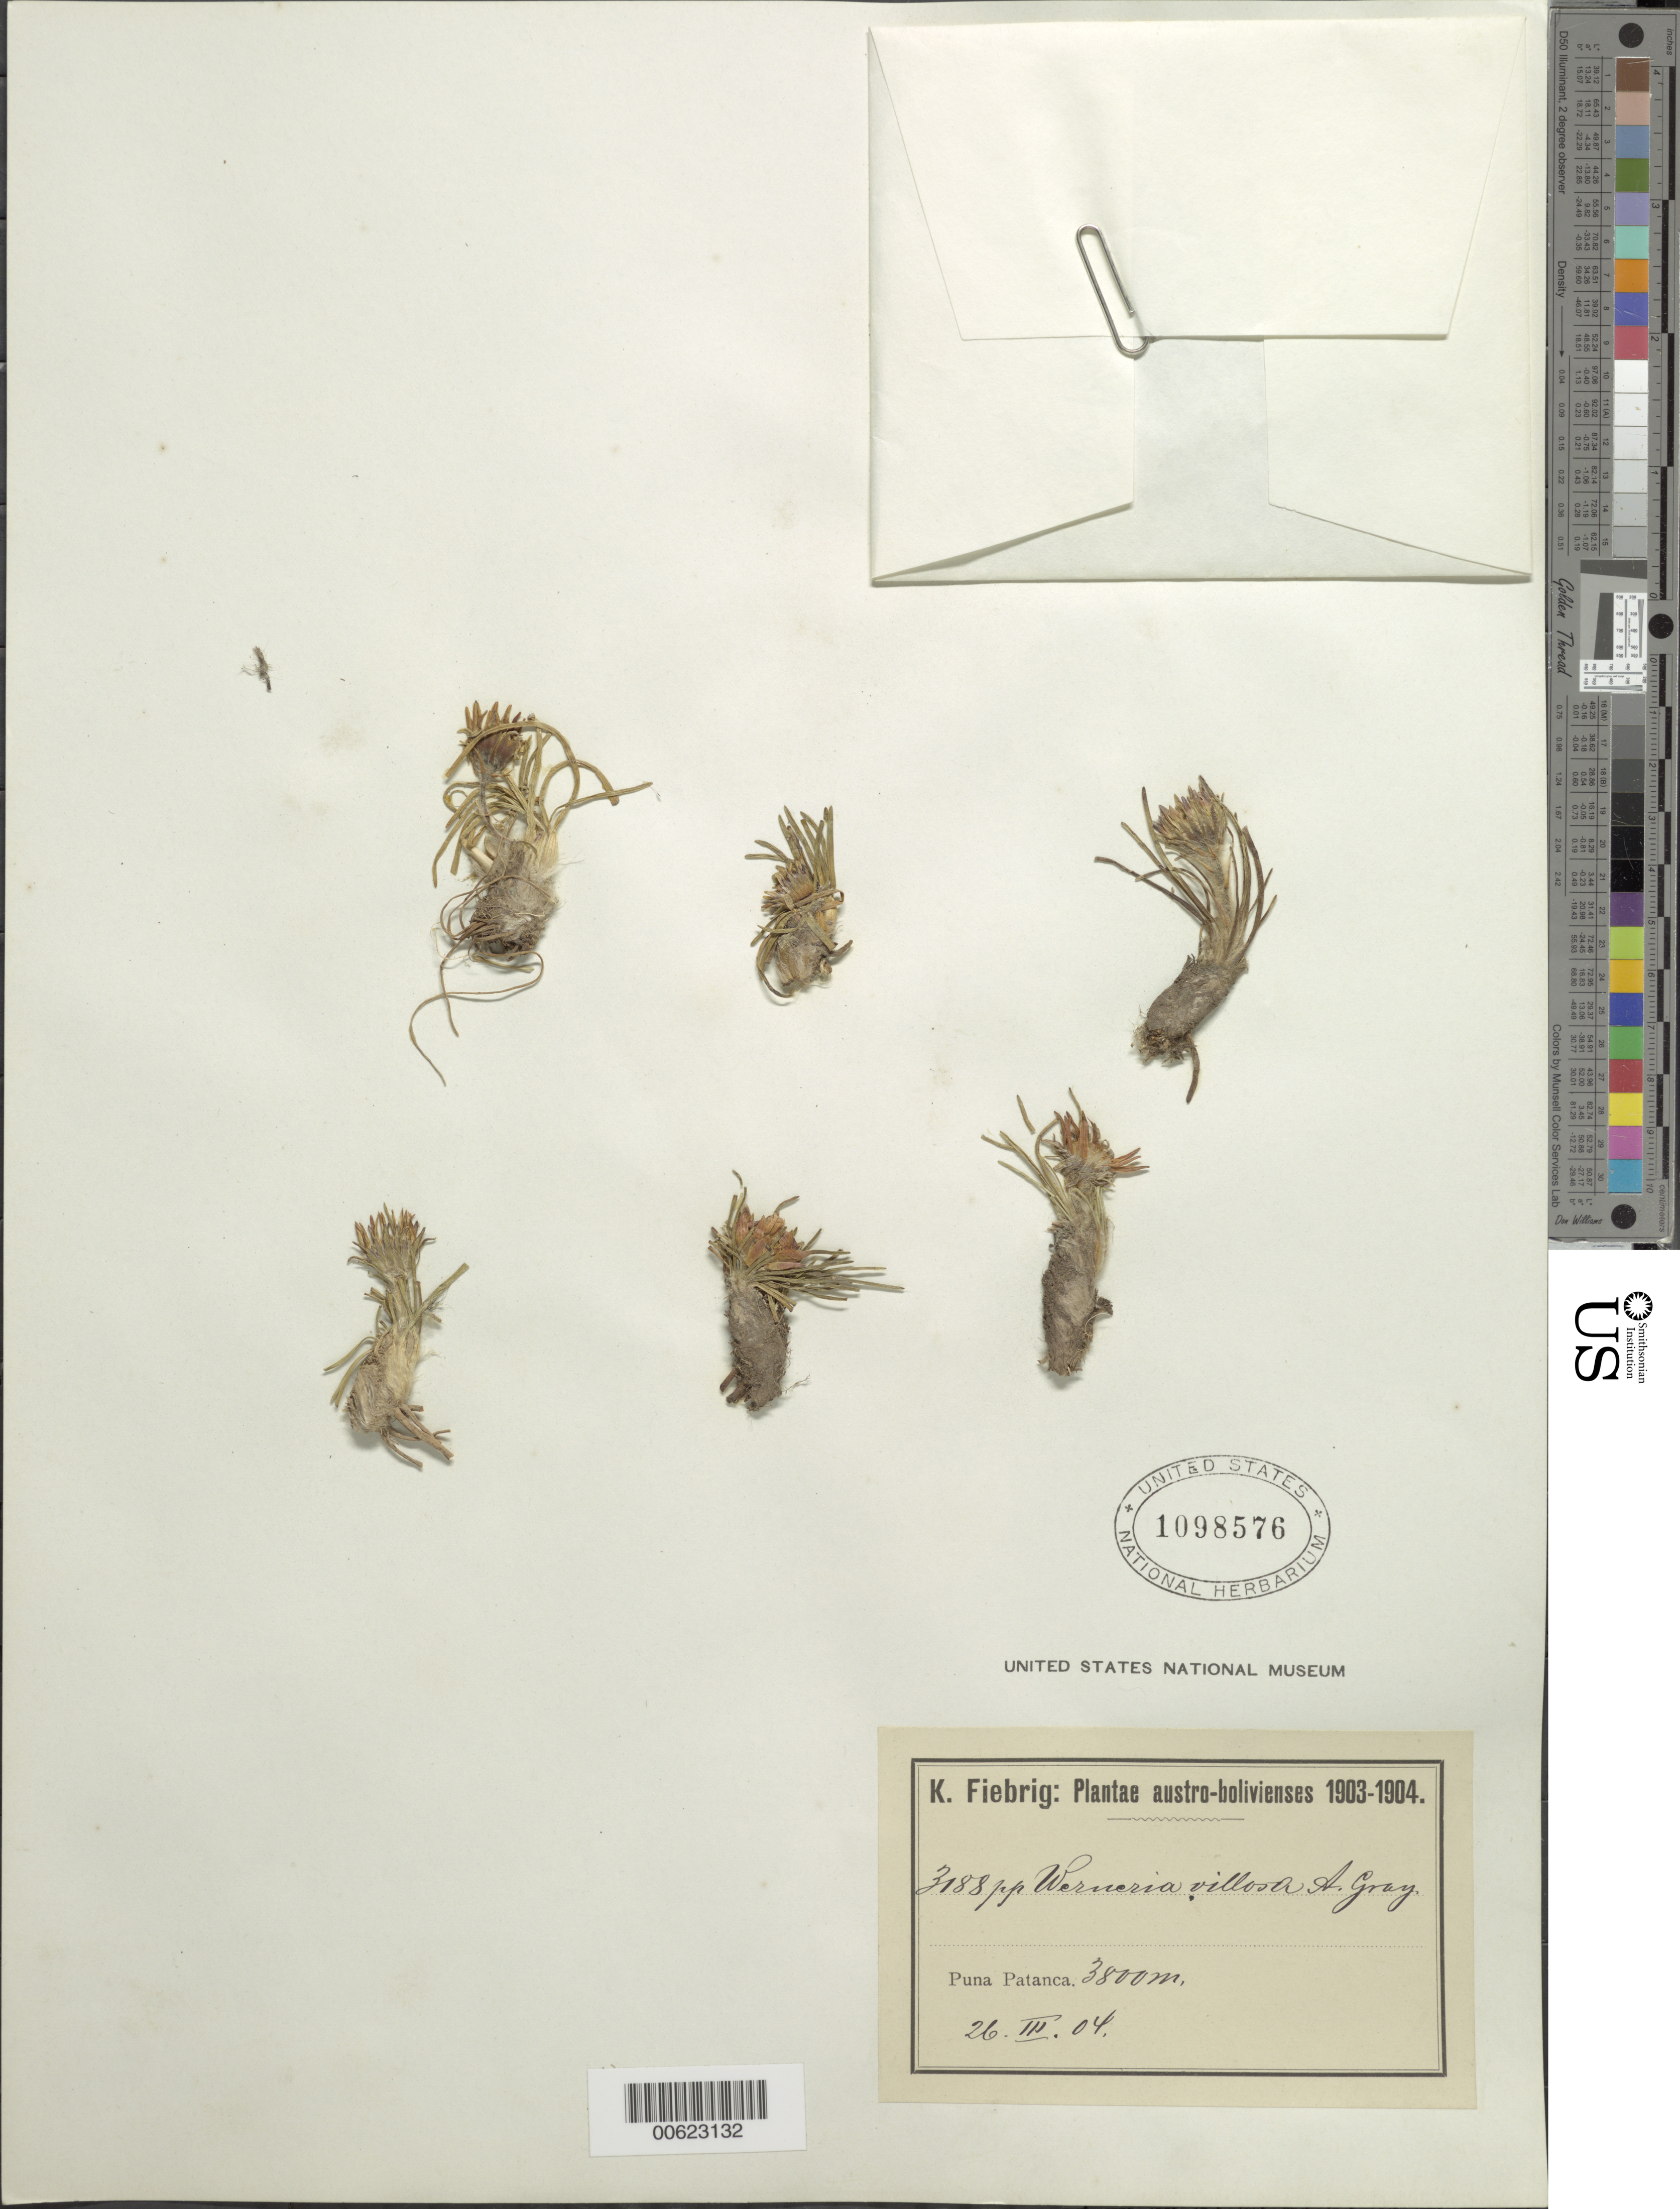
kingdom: Plantae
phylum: Tracheophyta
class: Magnoliopsida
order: Asterales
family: Asteraceae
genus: Werneria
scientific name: Werneria villosa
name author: A. Gray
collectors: K. Fiebrig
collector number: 3188 p.p.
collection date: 1904-03-26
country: Bolivia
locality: Puna Patanca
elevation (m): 3800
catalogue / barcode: US 1098576